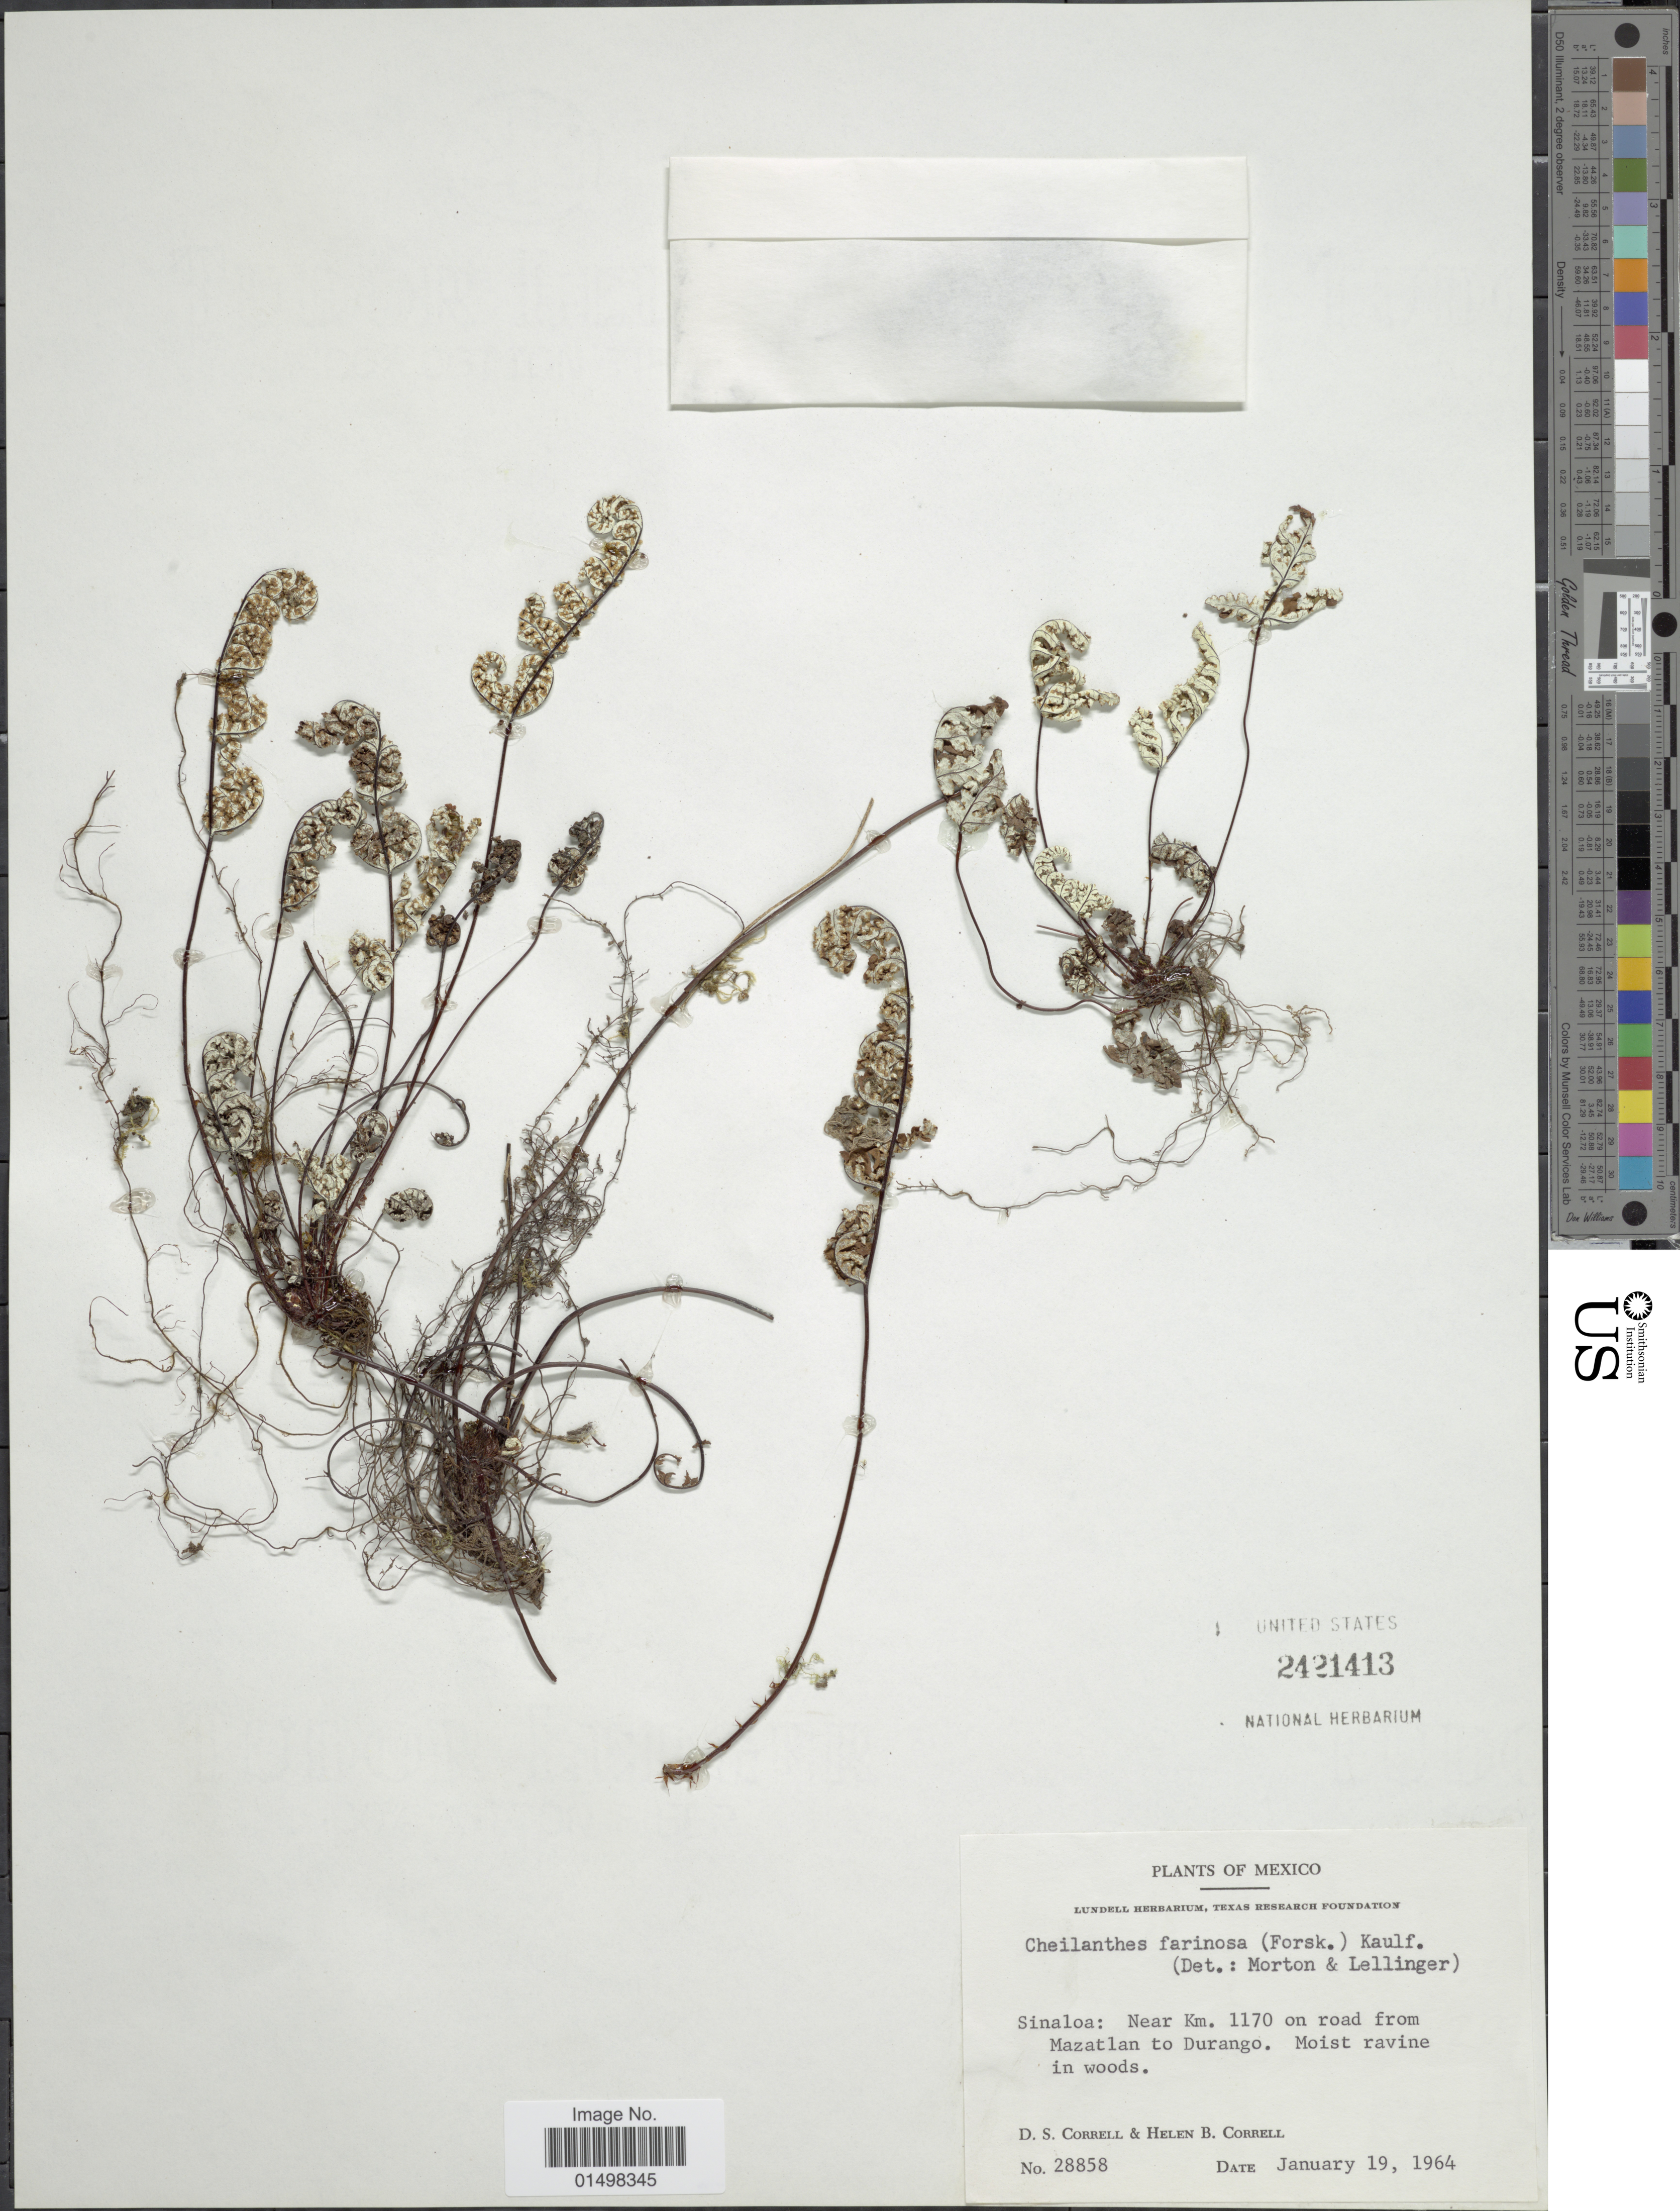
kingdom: Plantae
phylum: Tracheophyta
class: Polypodiopsida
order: Polypodiales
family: Pteridaceae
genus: Aleuritopteris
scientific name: Aleuritopteris farinosa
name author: (Forssk.) Fée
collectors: D. S. Correll & H. Correll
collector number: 28858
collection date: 1964-01-19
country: Mexico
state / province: Sinaloa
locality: Neqar Km. 1170 on road from Mazatlan to Durango.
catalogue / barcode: US 2421413